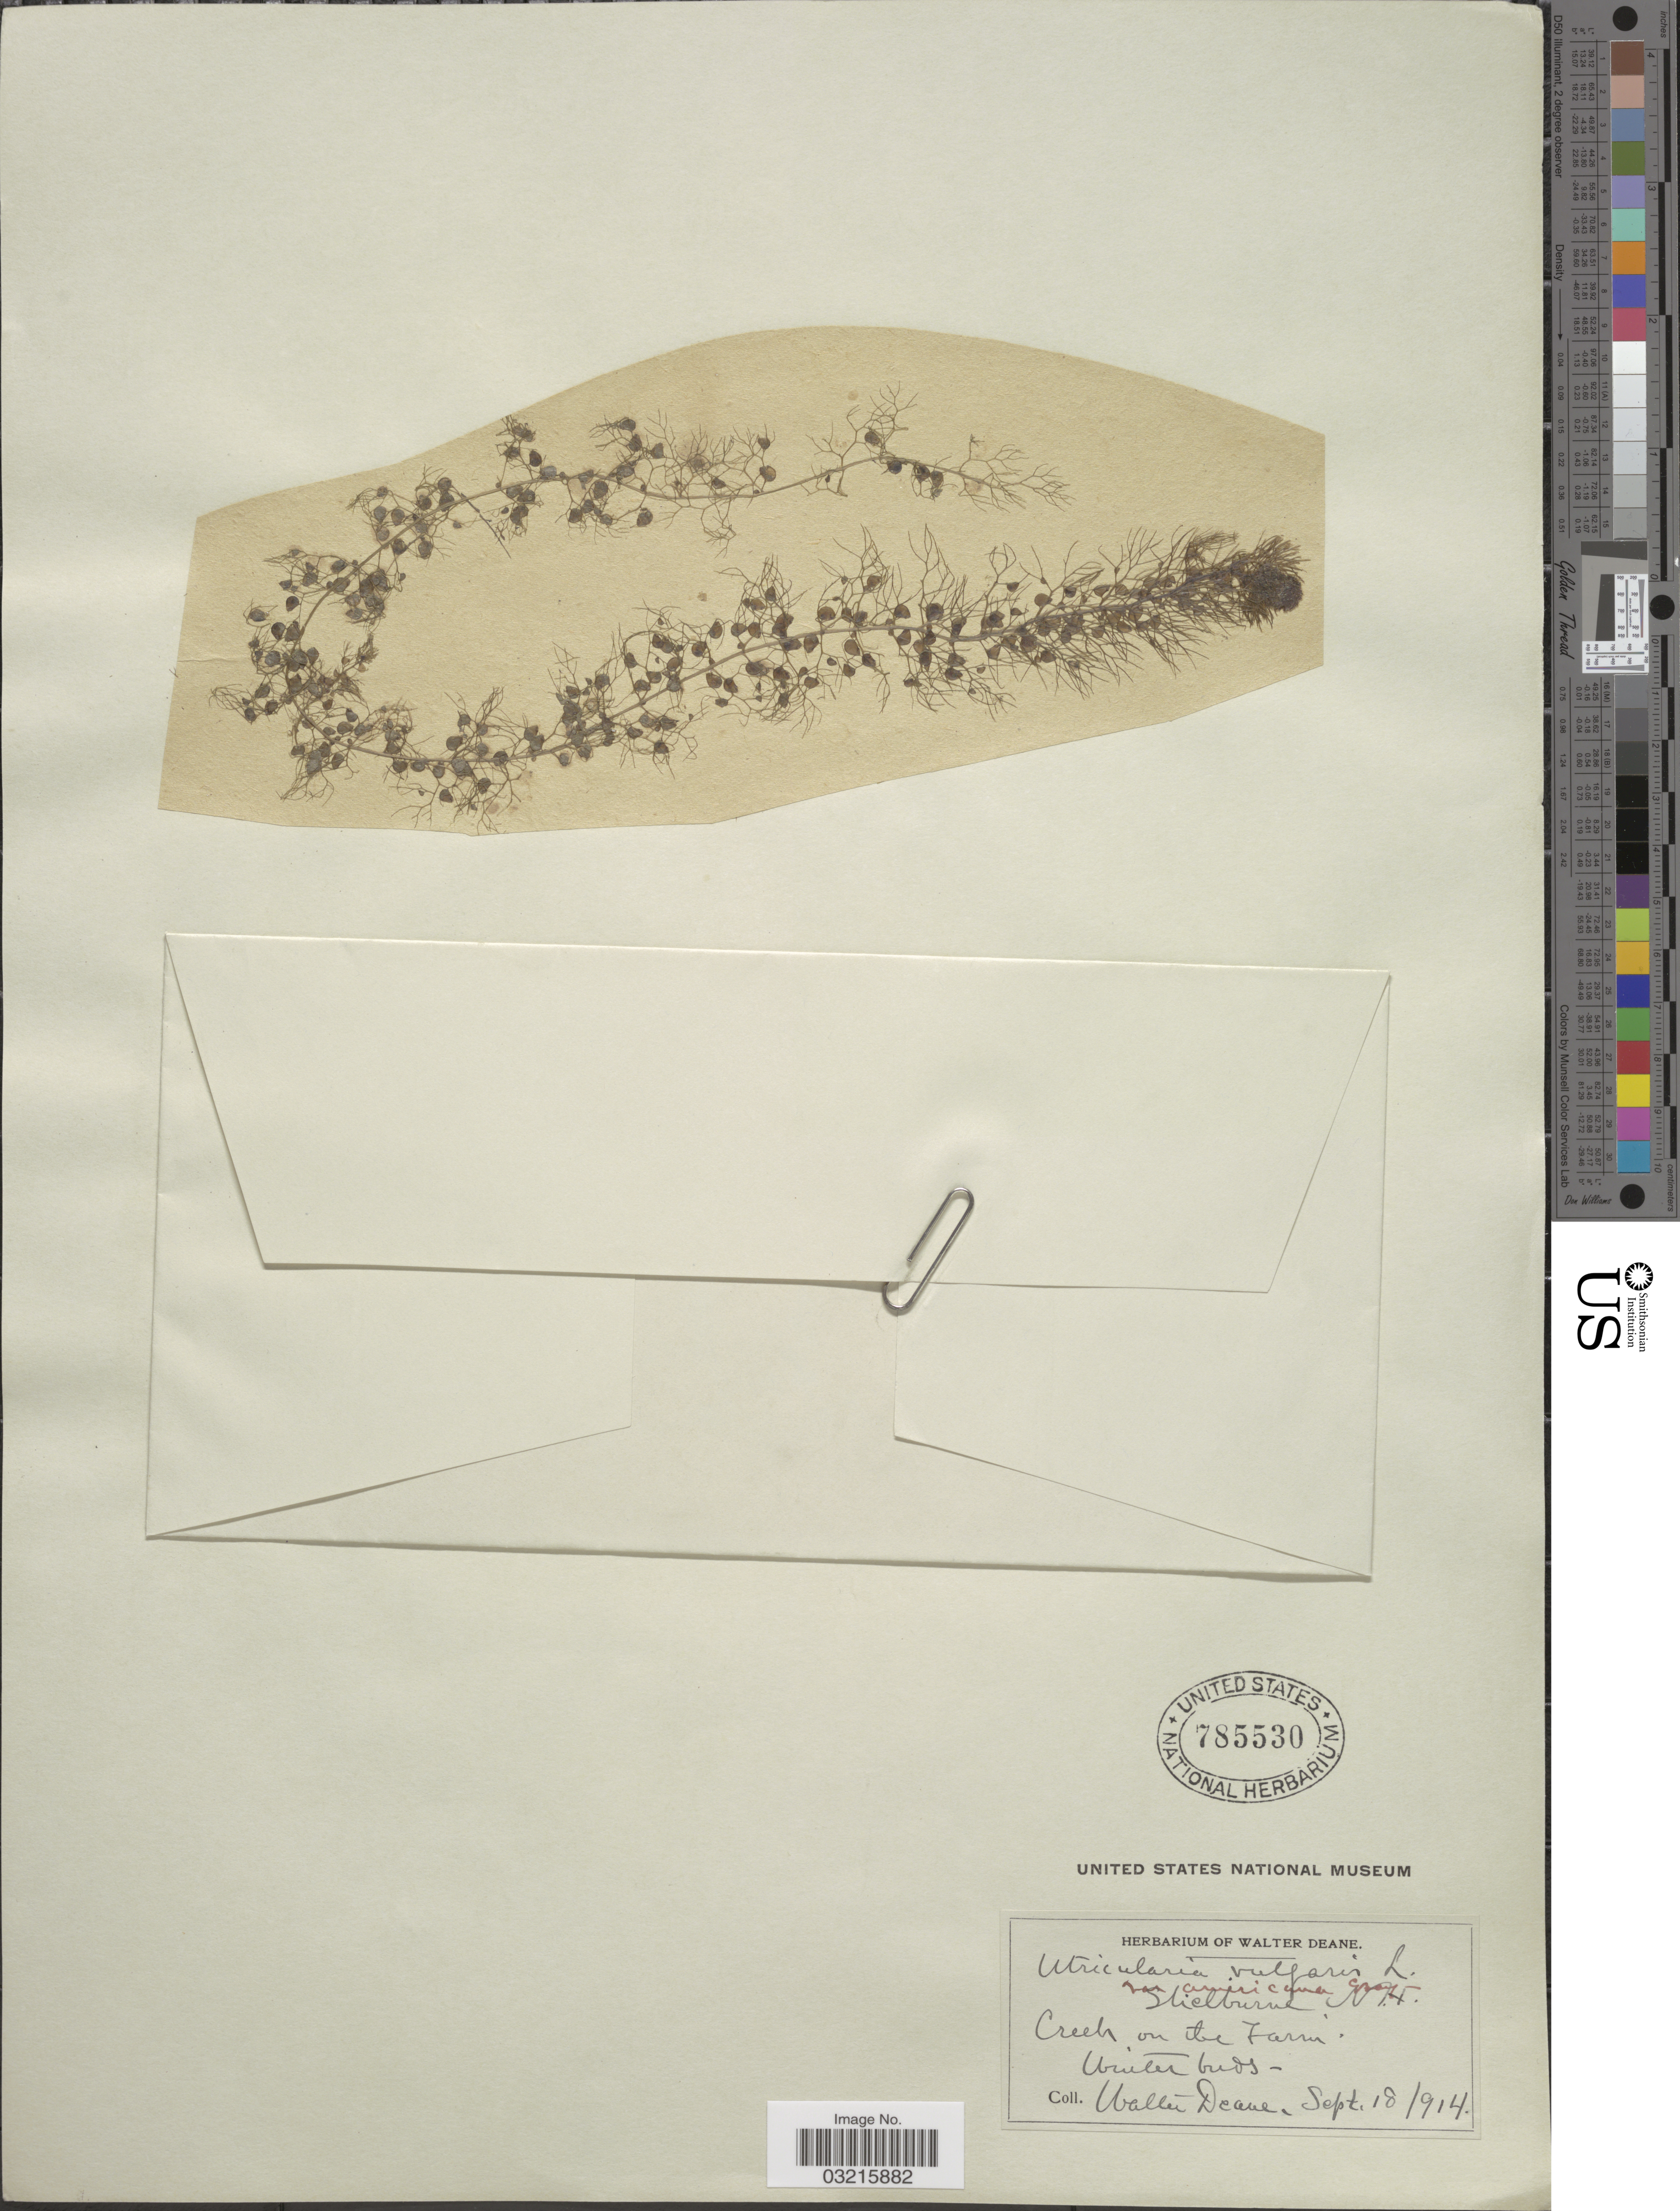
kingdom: Plantae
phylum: Tracheophyta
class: Magnoliopsida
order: Lamiales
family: Lentibulariaceae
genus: Utricularia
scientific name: Utricularia vulgaris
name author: L.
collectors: W. Deane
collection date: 1914-09-18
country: United States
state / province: New Hampshire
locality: Shelburne.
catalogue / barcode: US 785530